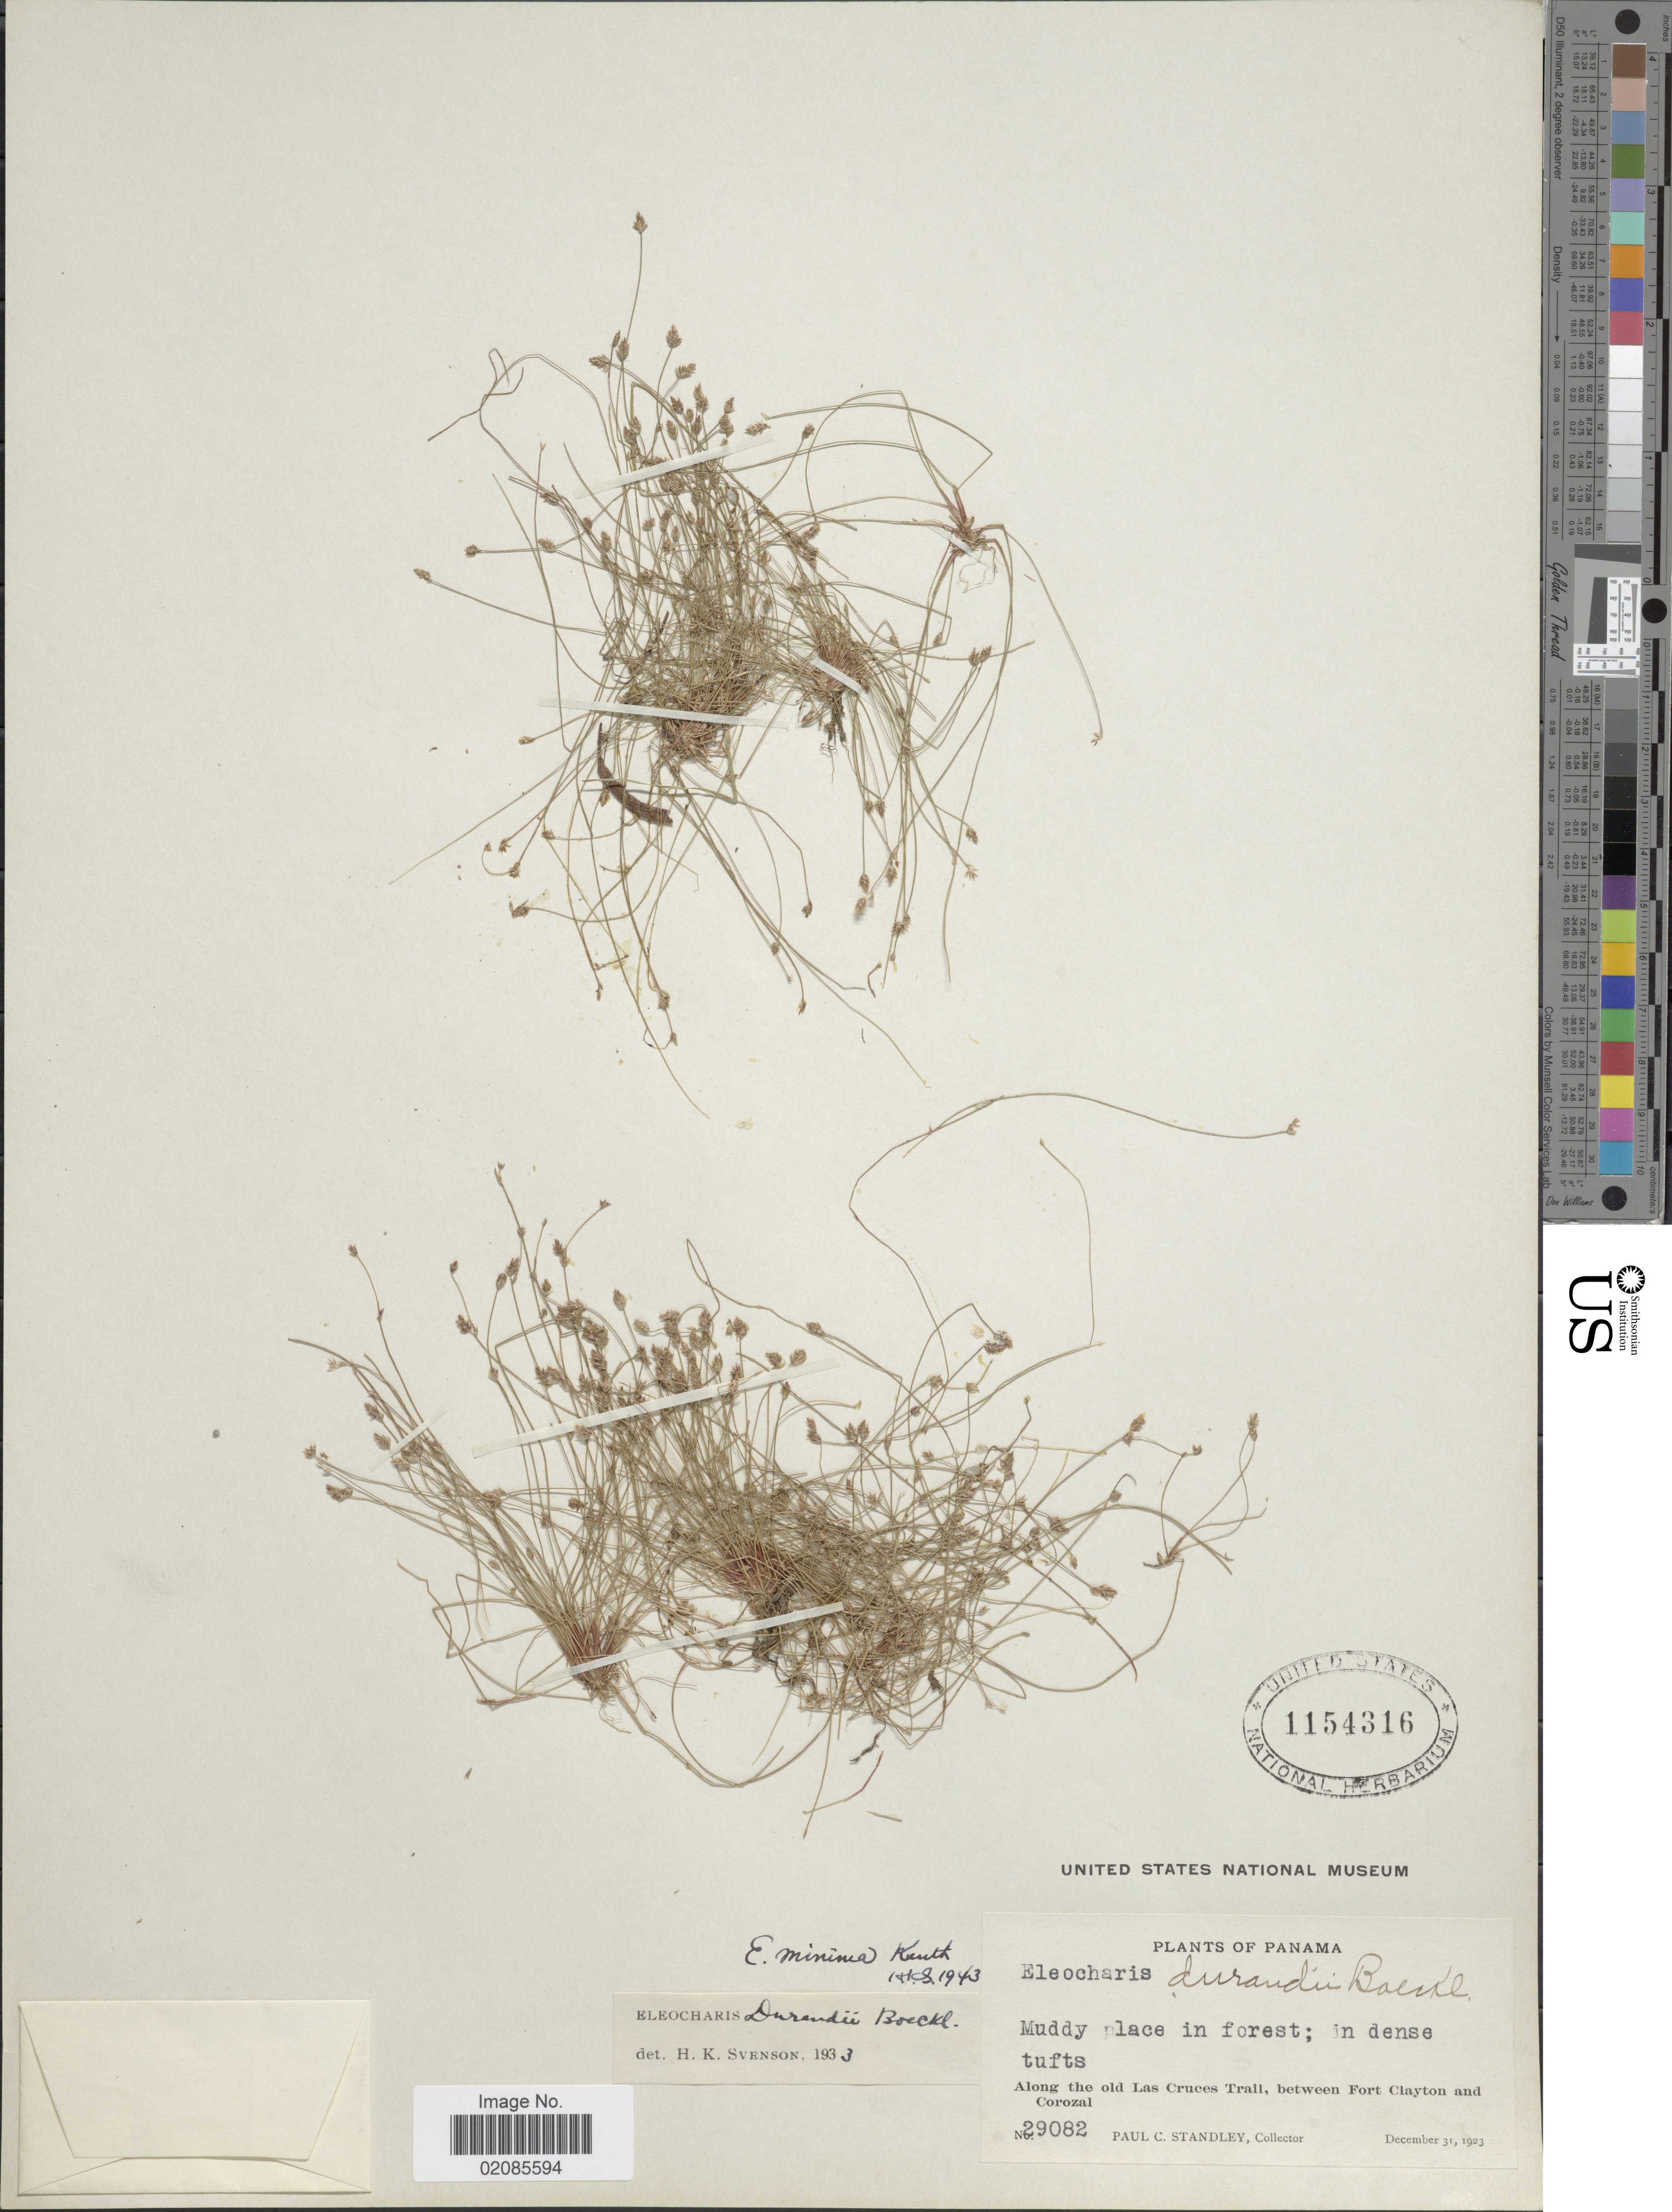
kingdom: Plantae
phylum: Tracheophyta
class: Liliopsida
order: Poales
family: Cyperaceae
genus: Eleocharis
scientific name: Eleocharis minima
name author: Kunth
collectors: P. C. Standley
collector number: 29082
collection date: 1923-12-31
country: Panama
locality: Muddy place in forest, along the old Las Cruces Trail, between Fort Clayton and Corozal.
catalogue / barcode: US 1154316